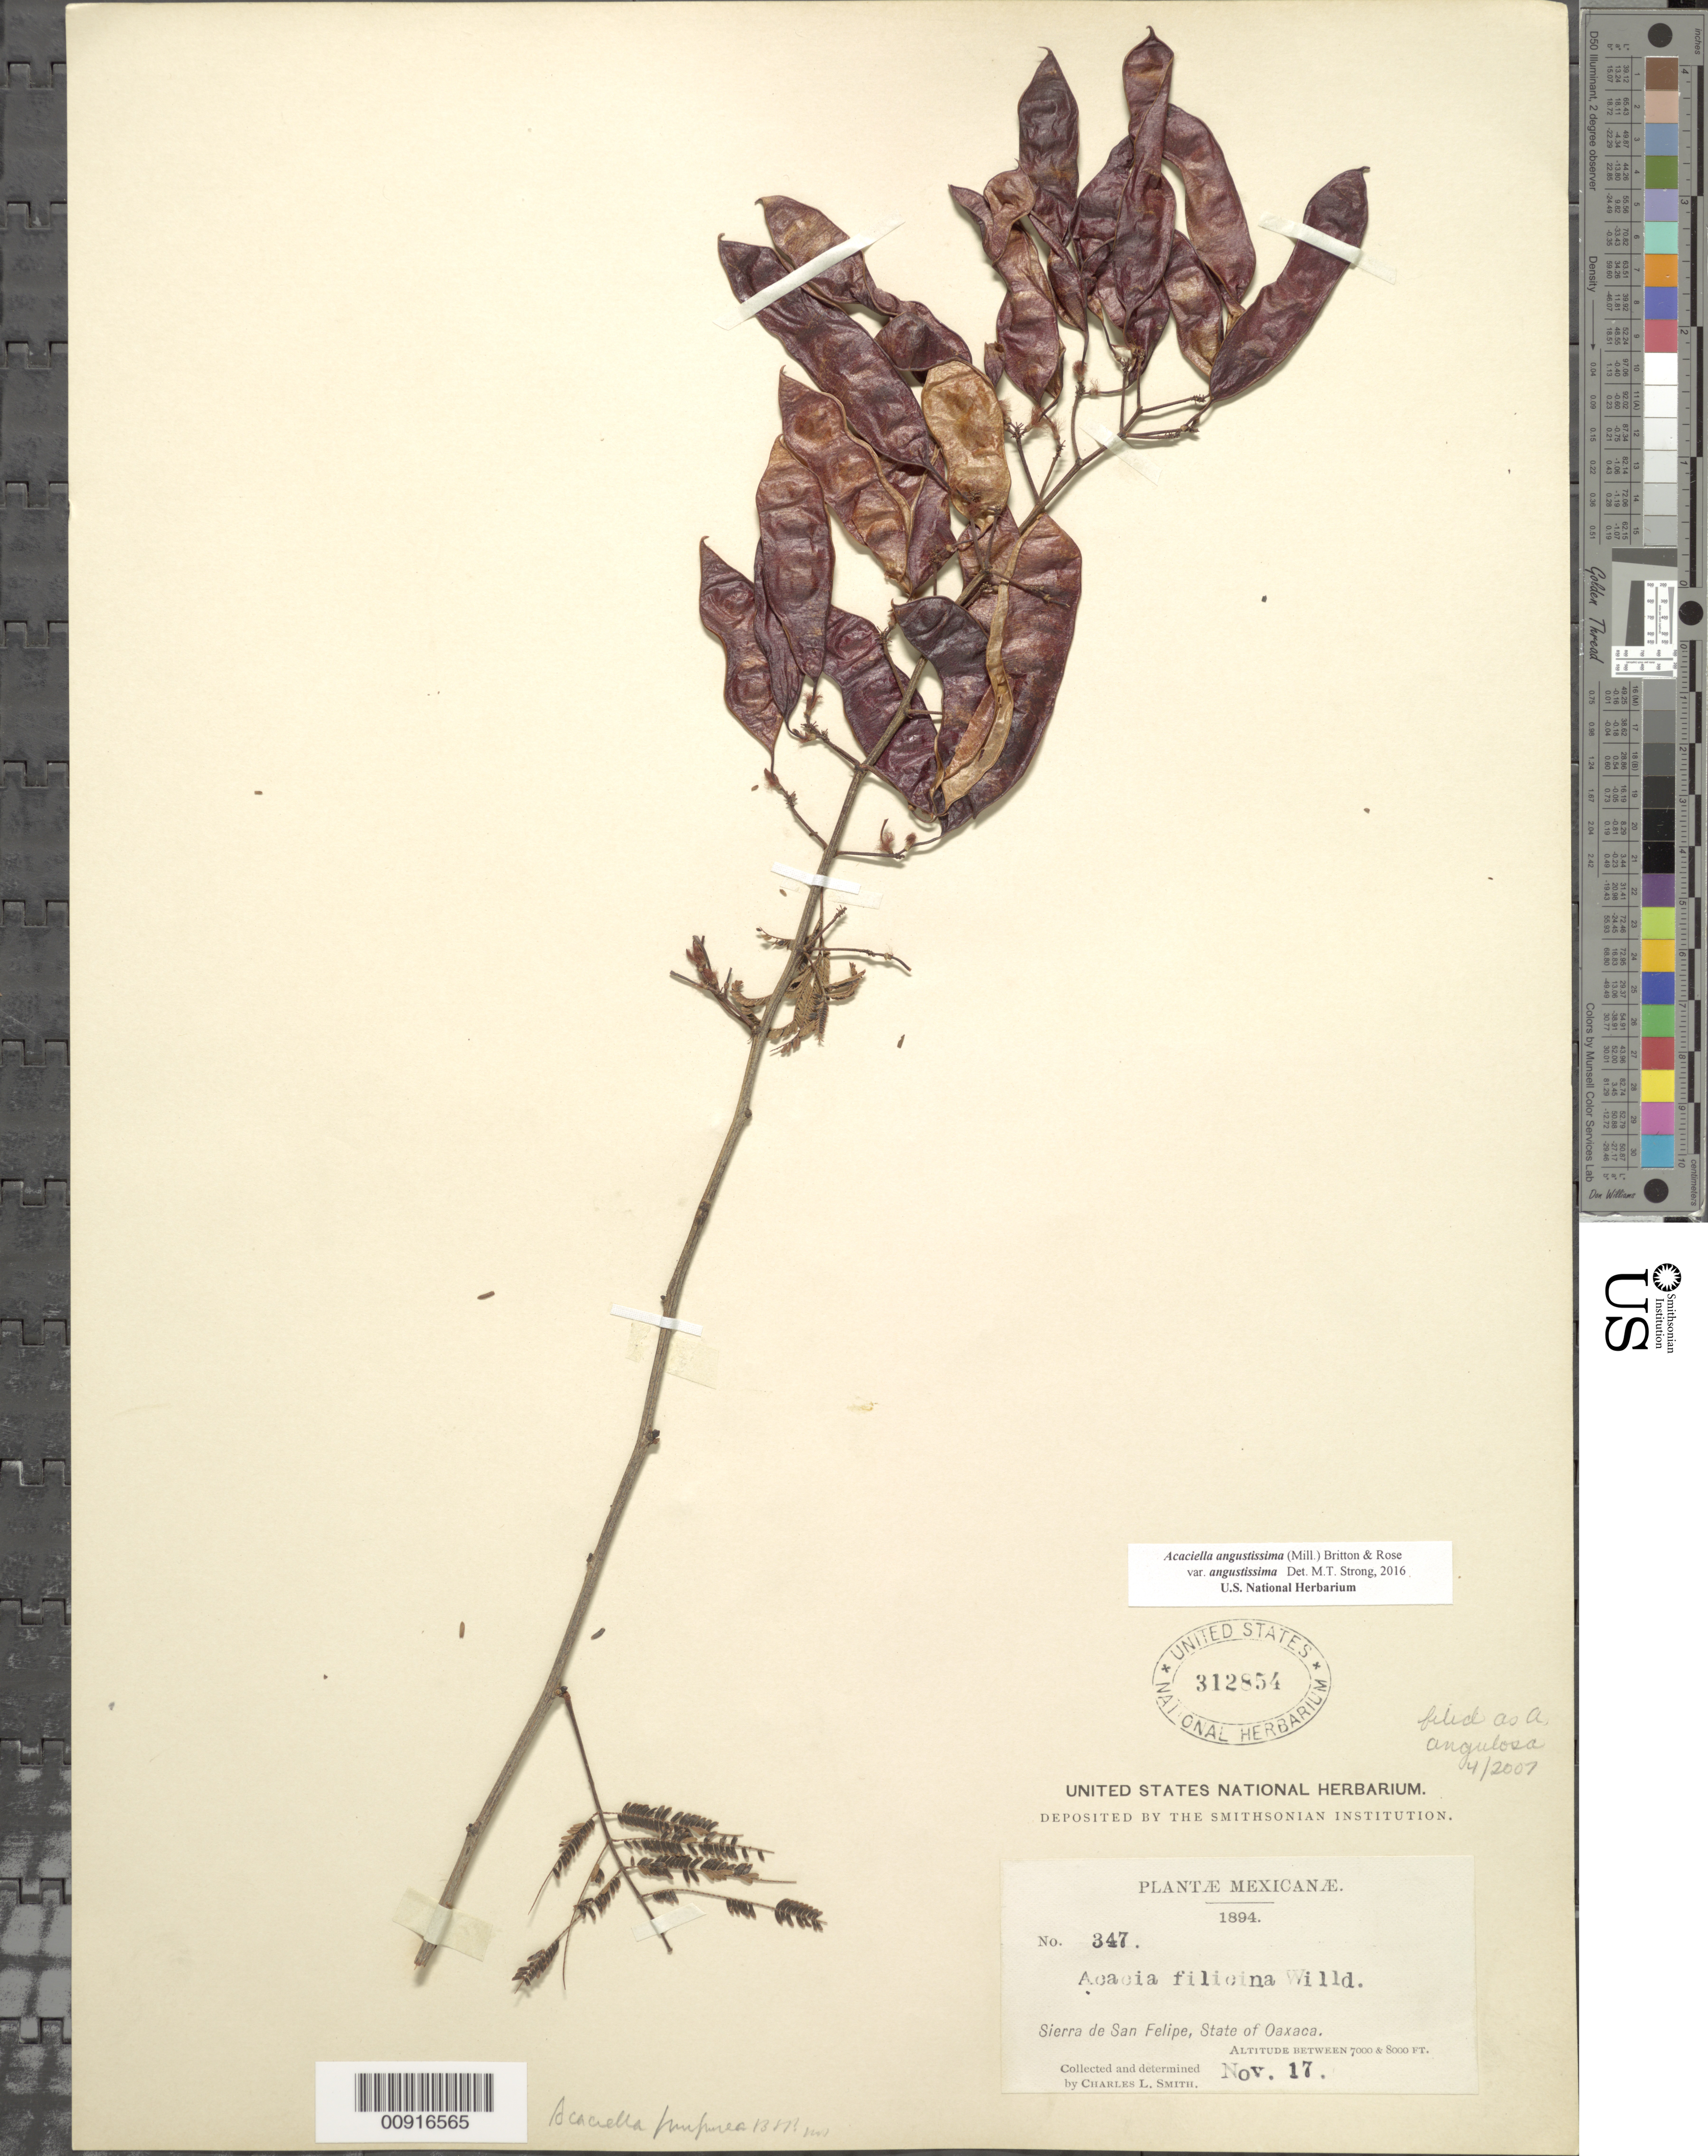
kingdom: Plantae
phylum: Tracheophyta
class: Magnoliopsida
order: Fabales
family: Fabaceae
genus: Acaciella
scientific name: Acaciella angustissima var. angustissima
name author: (Mill.) Britton & Rose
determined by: Strong, M. T., (US), Smithsonian Institution - National Museum of Natural History (UNITED STATES)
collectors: C. L. Smith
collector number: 347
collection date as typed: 17 Nov 1894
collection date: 1894-11-17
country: Mexico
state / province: Oaxaca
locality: Sierra de San Felipe, State of Oaxaca.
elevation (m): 2134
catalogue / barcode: US 312854